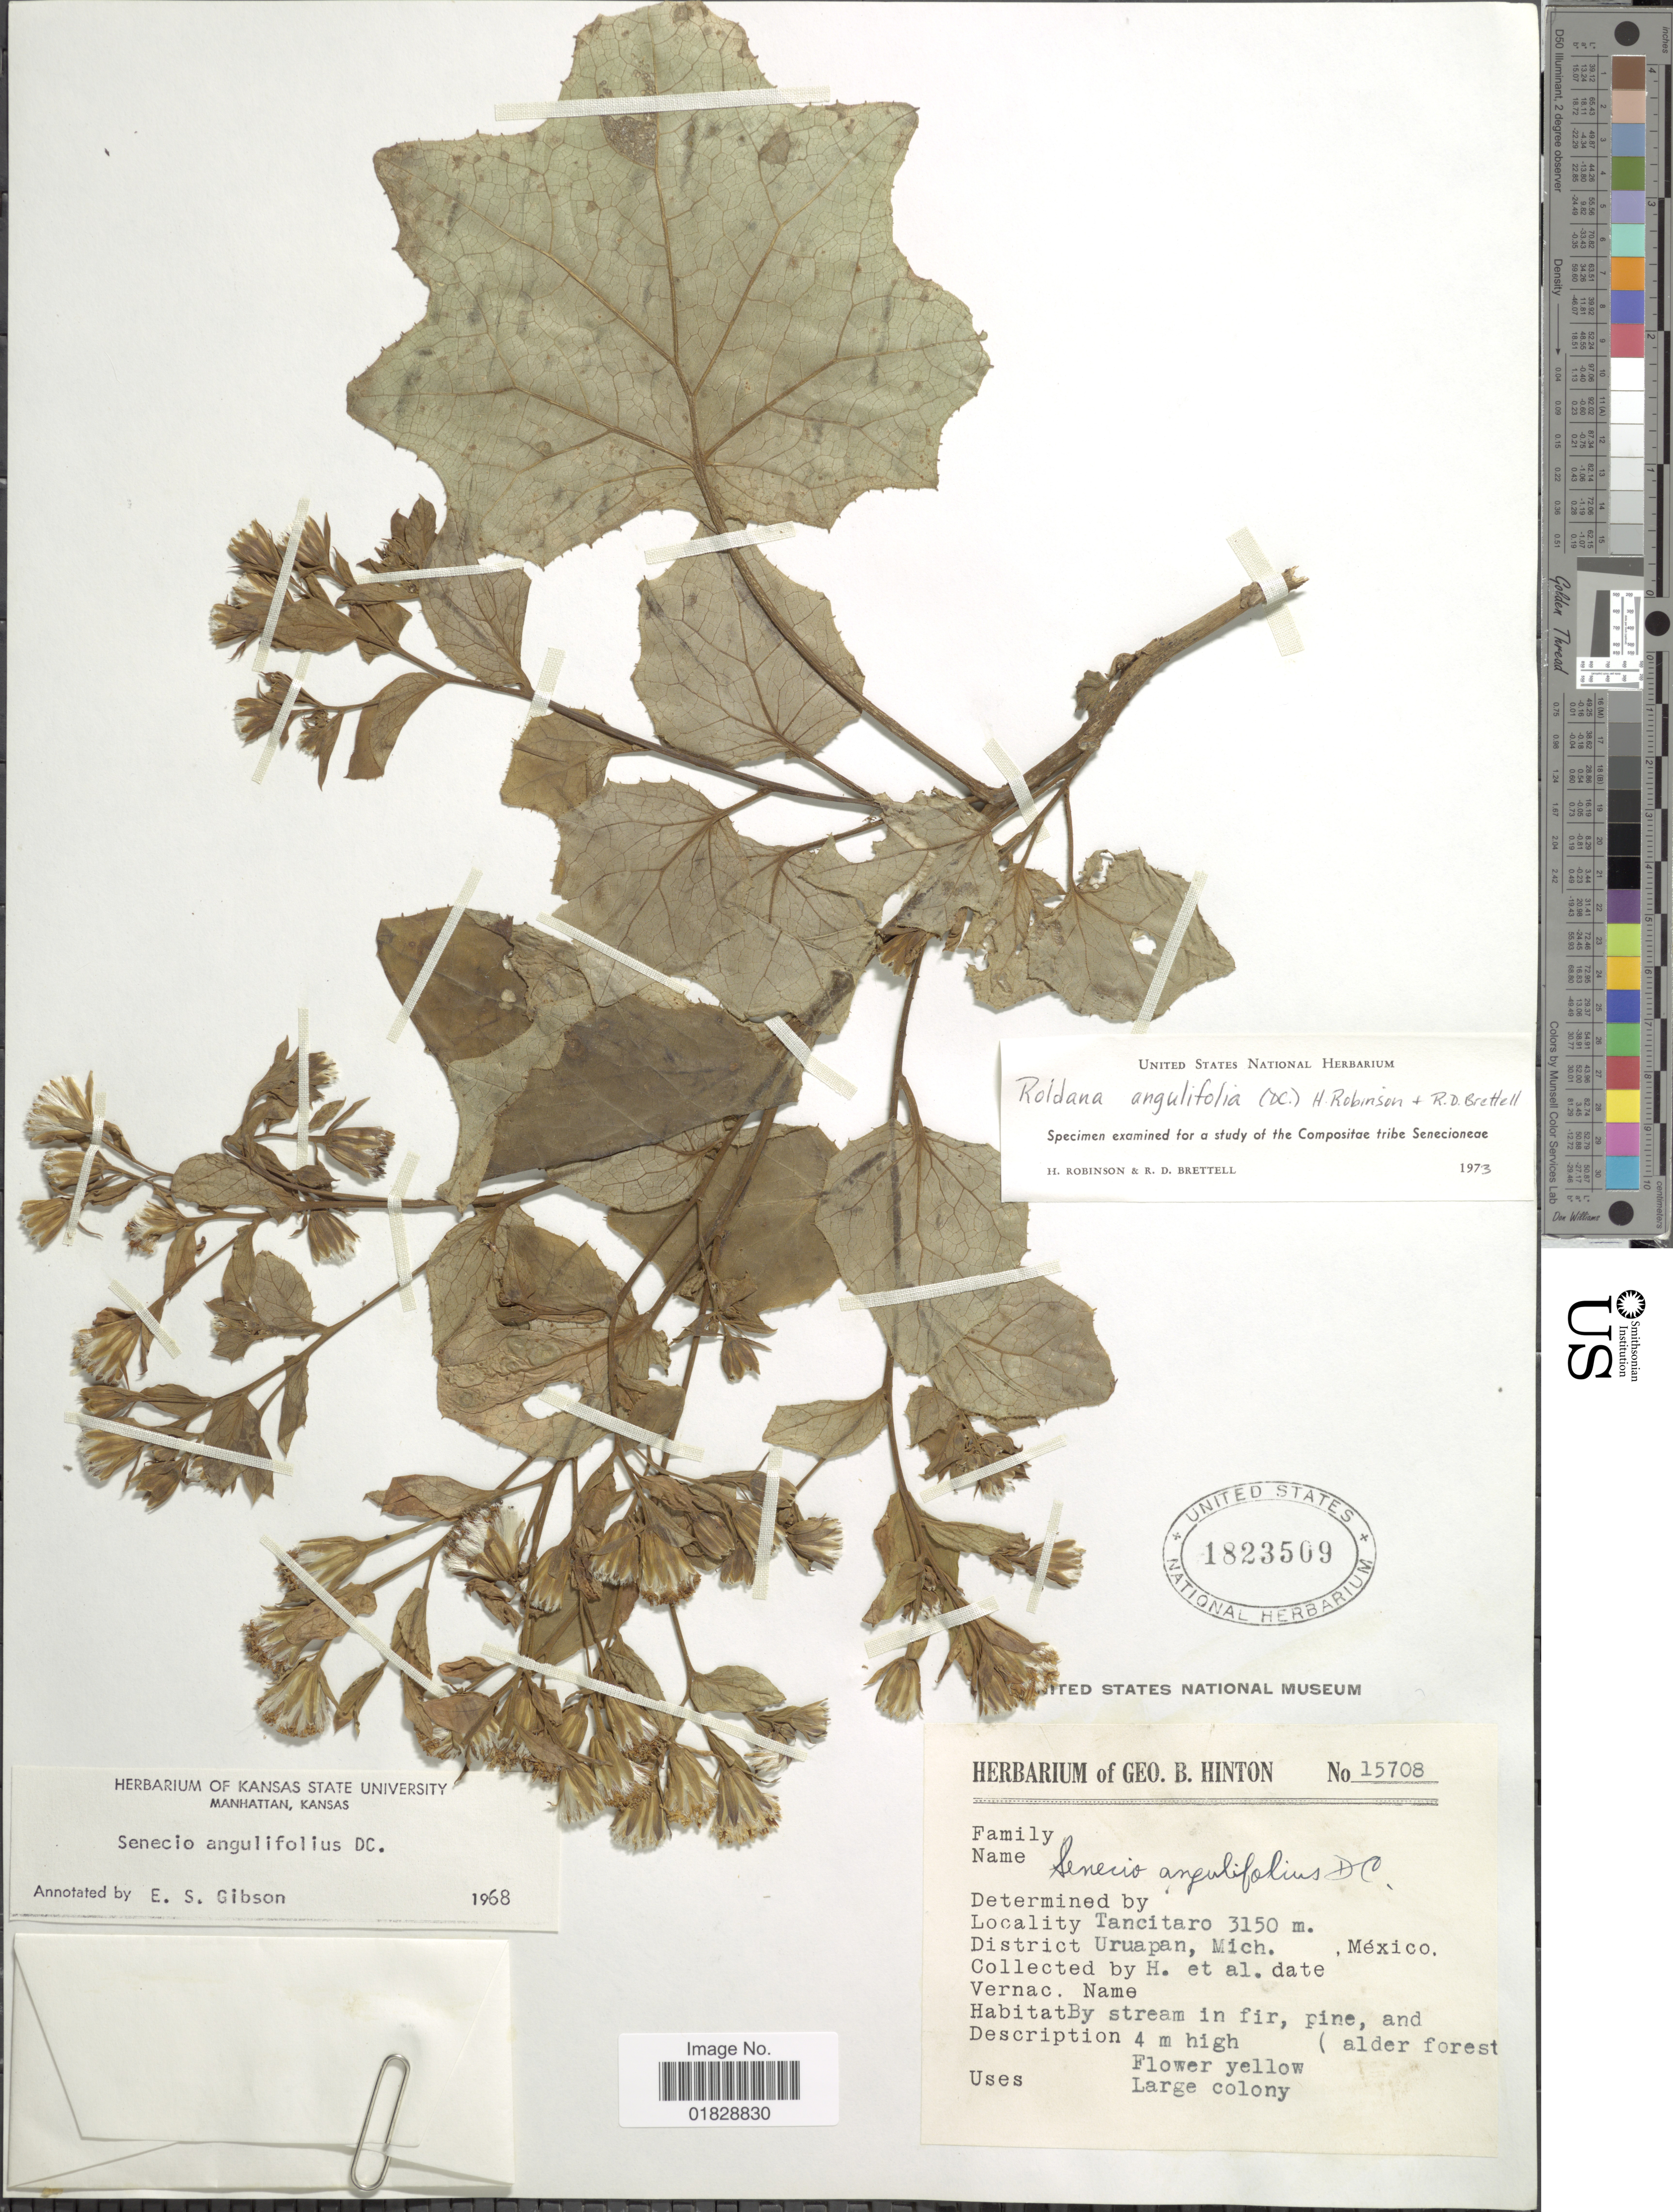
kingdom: Plantae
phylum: Tracheophyta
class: Magnoliopsida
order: Asterales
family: Asteraceae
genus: Roldana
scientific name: Roldana angulifolia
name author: (DC.) H. Rob. & Brettell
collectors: G. B. Hinton & et al.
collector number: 15708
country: Mexico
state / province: Michoacán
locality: Tancitaro. District Uruapan, Mich., México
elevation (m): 3150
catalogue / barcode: US 1823509